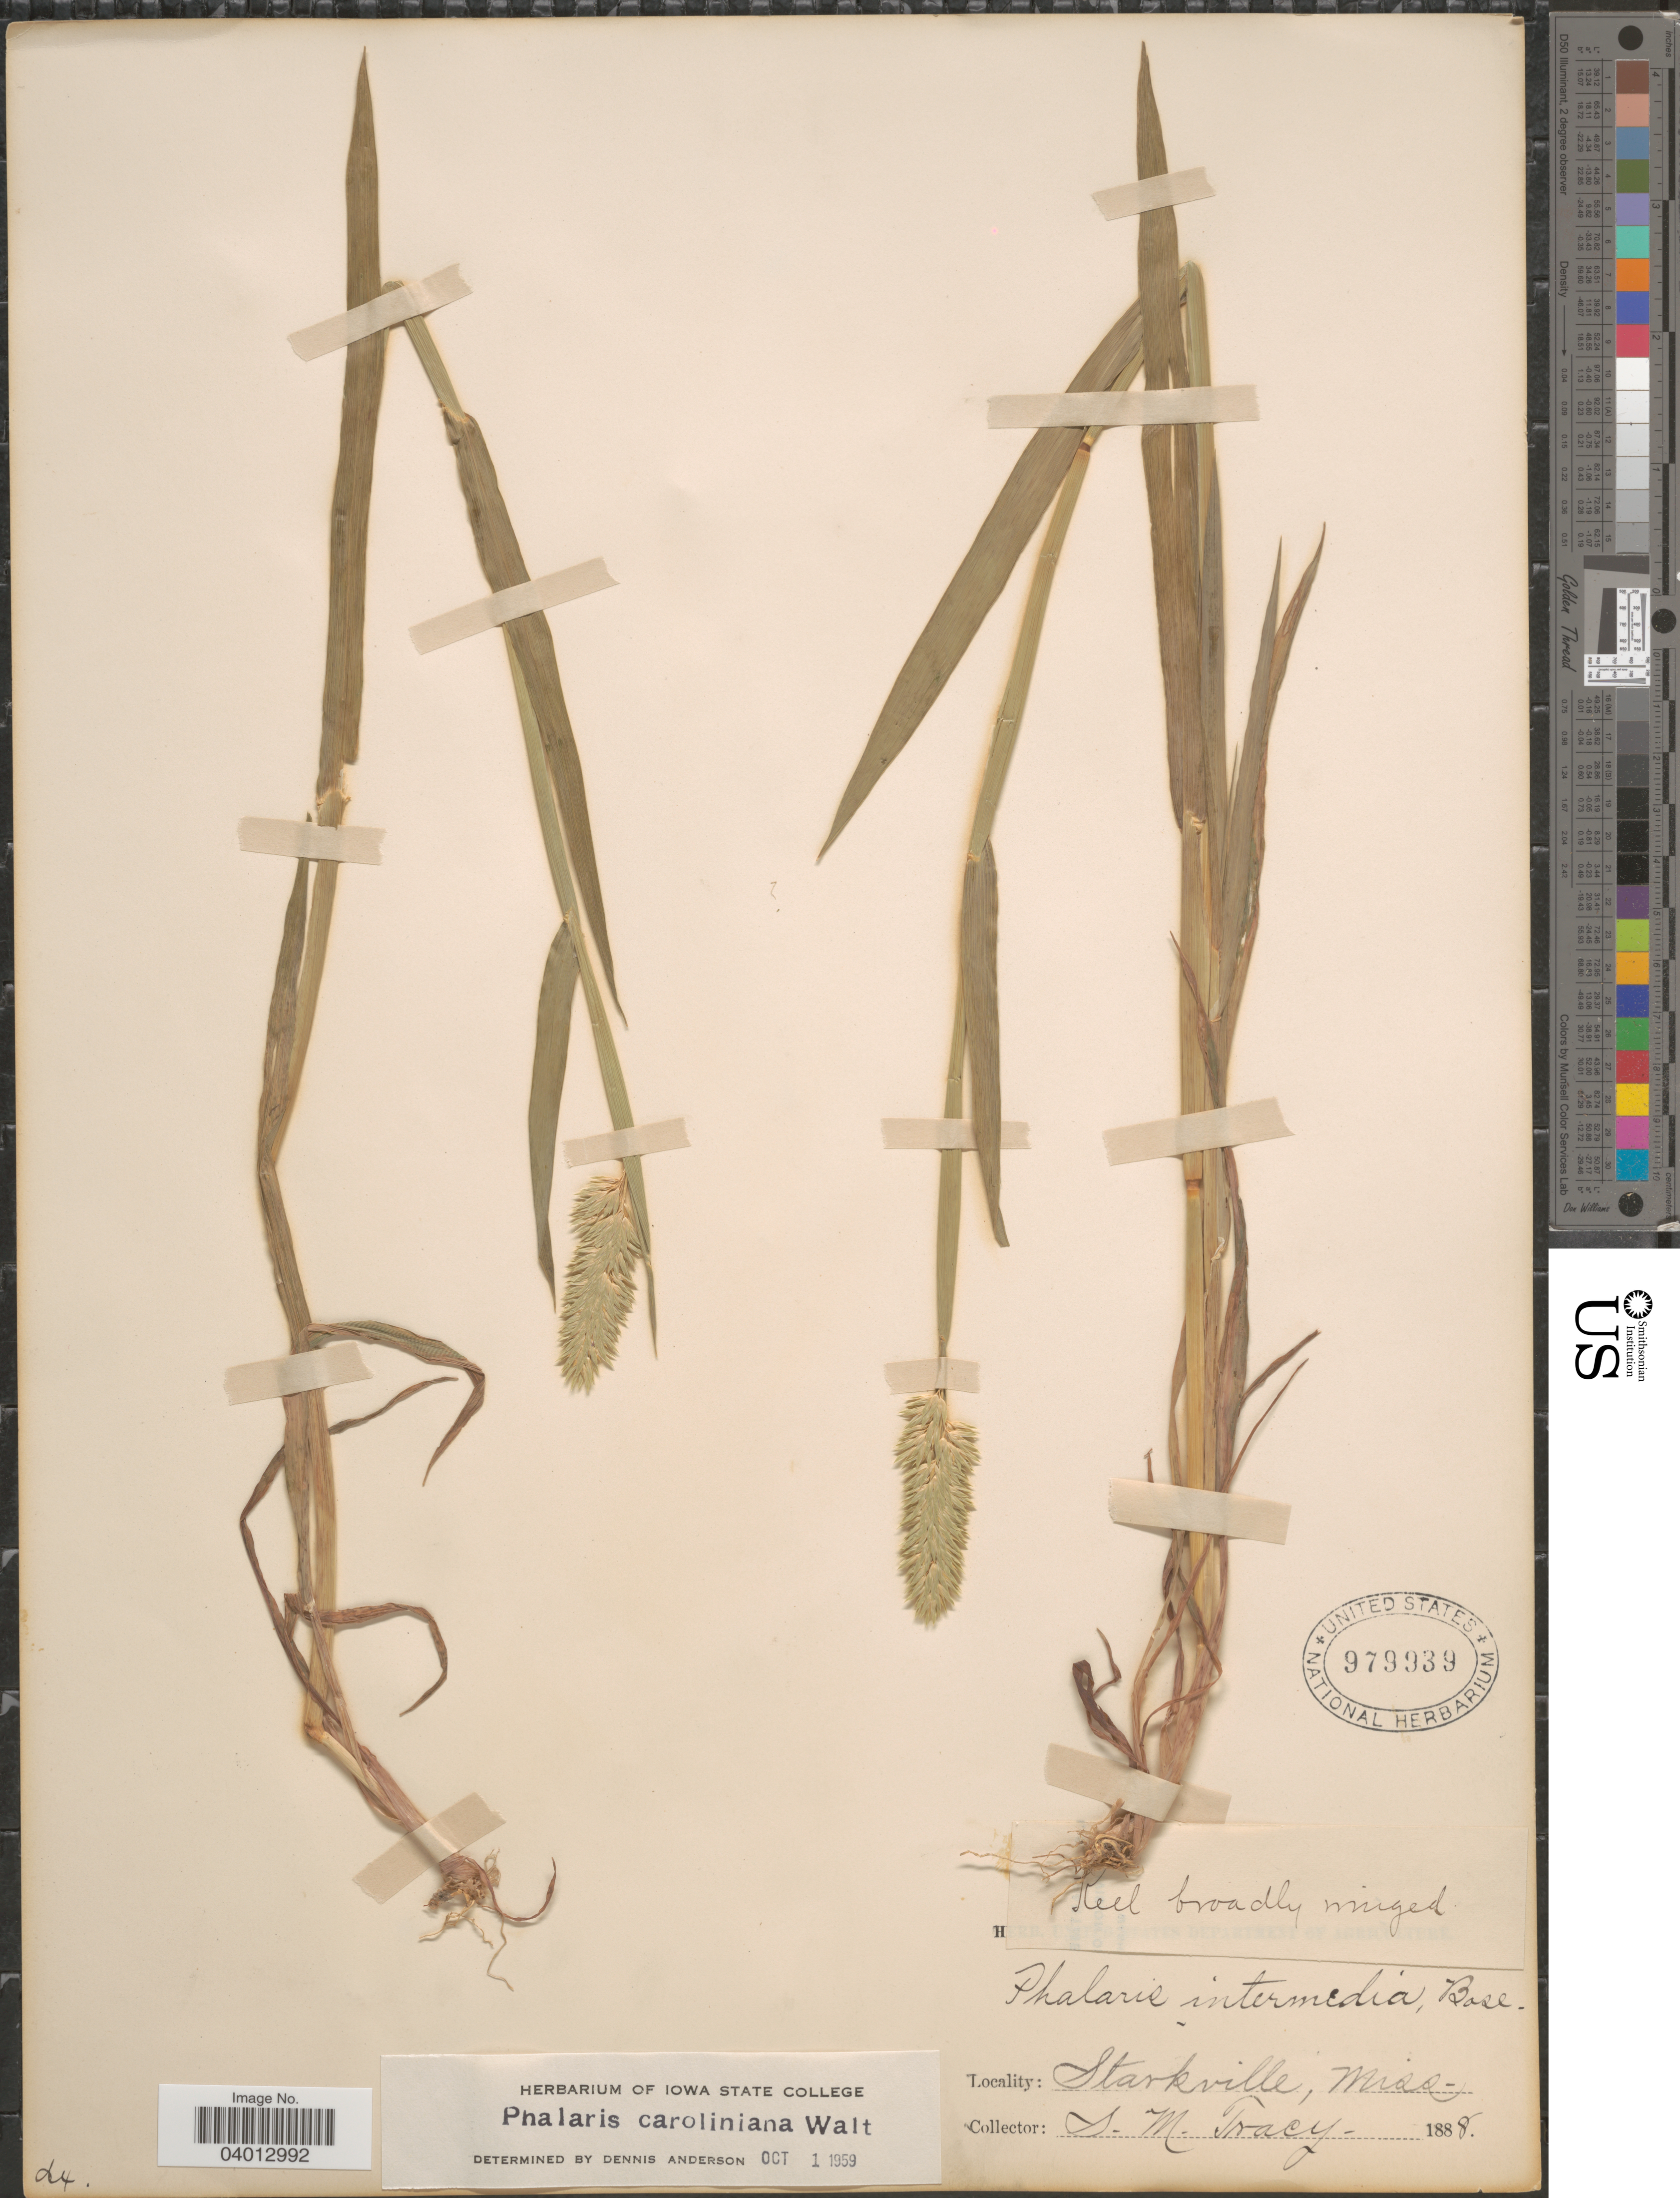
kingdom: Plantae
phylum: Tracheophyta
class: Liliopsida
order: Poales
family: Poaceae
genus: Phalaris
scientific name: Phalaris caroliniana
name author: Walter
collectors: S. M. Tracy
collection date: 1888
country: United States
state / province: Mississippi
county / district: Oktibbeha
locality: Starkville.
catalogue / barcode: US 979939